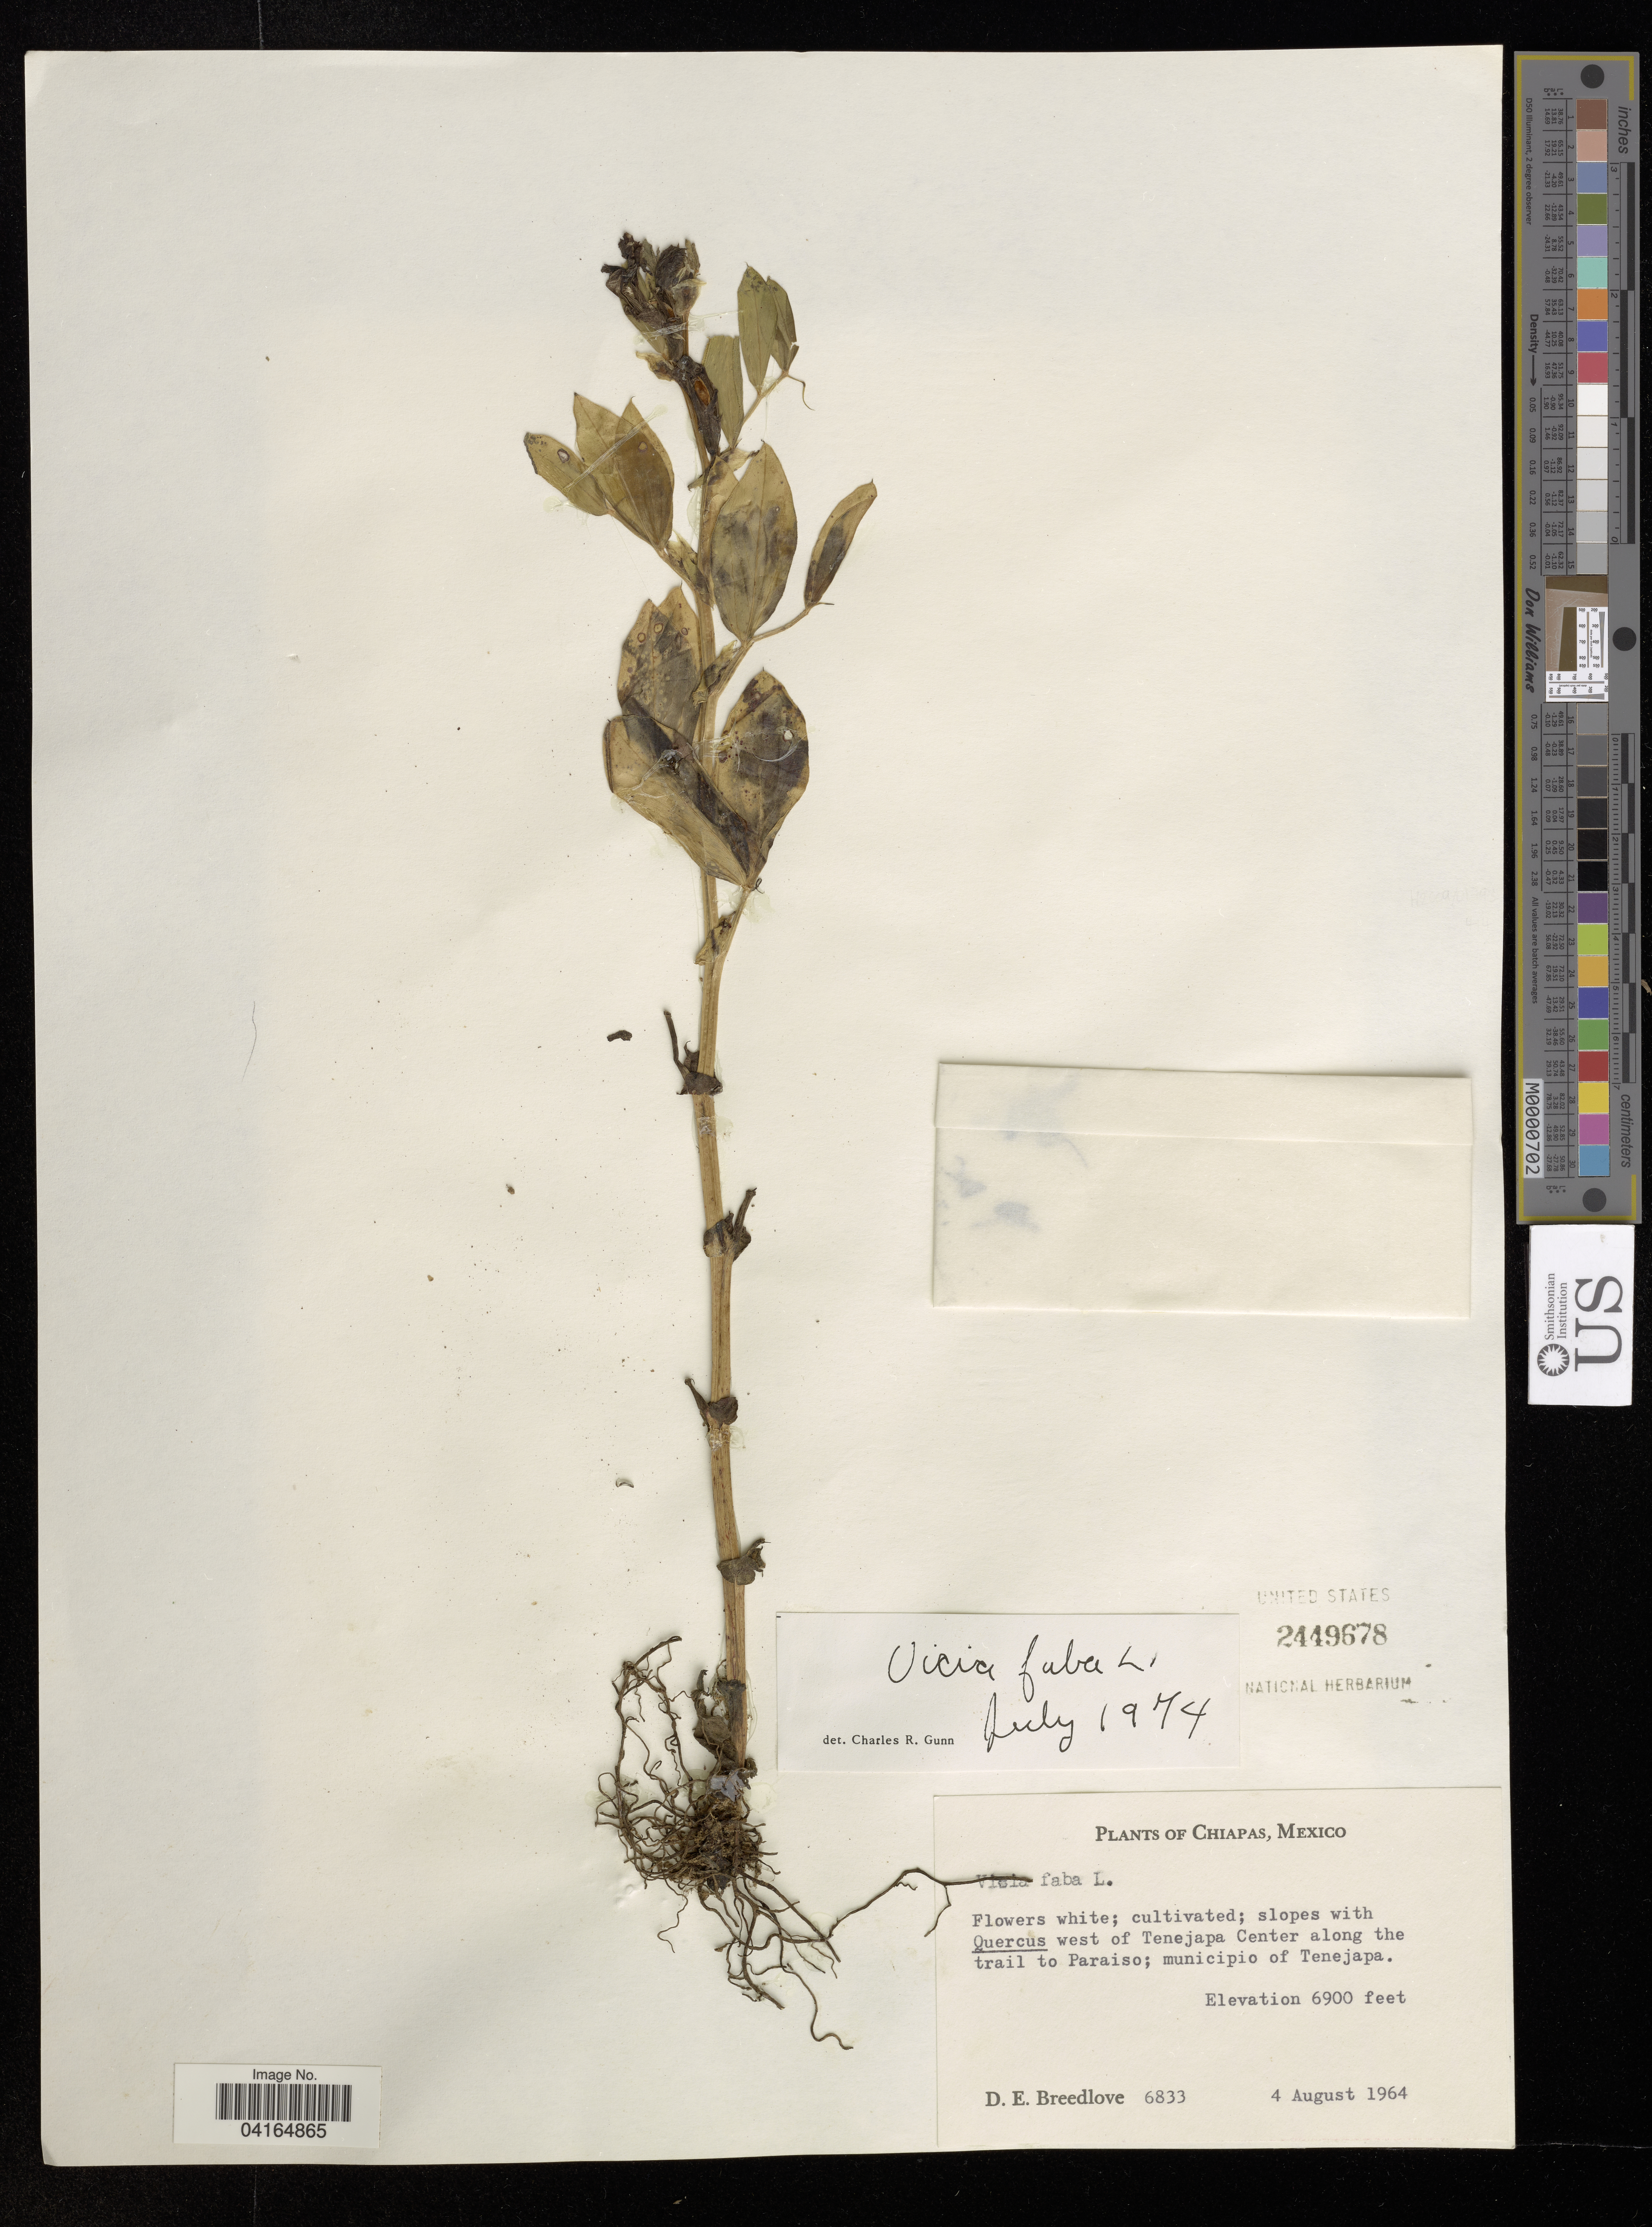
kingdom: Plantae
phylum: Tracheophyta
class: Magnoliopsida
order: Fabales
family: Fabaceae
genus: Vicia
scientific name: Vicia faba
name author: L.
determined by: Hechenleitner, Paulina, RBG Edinburgh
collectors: D. E. Breedlove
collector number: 6833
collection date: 1964-08-04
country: Mexico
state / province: Chiapas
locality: West of Tenejapa Center along the trail to Paraiso; municipio of Tenejapa.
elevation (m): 2103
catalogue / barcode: US 2449678